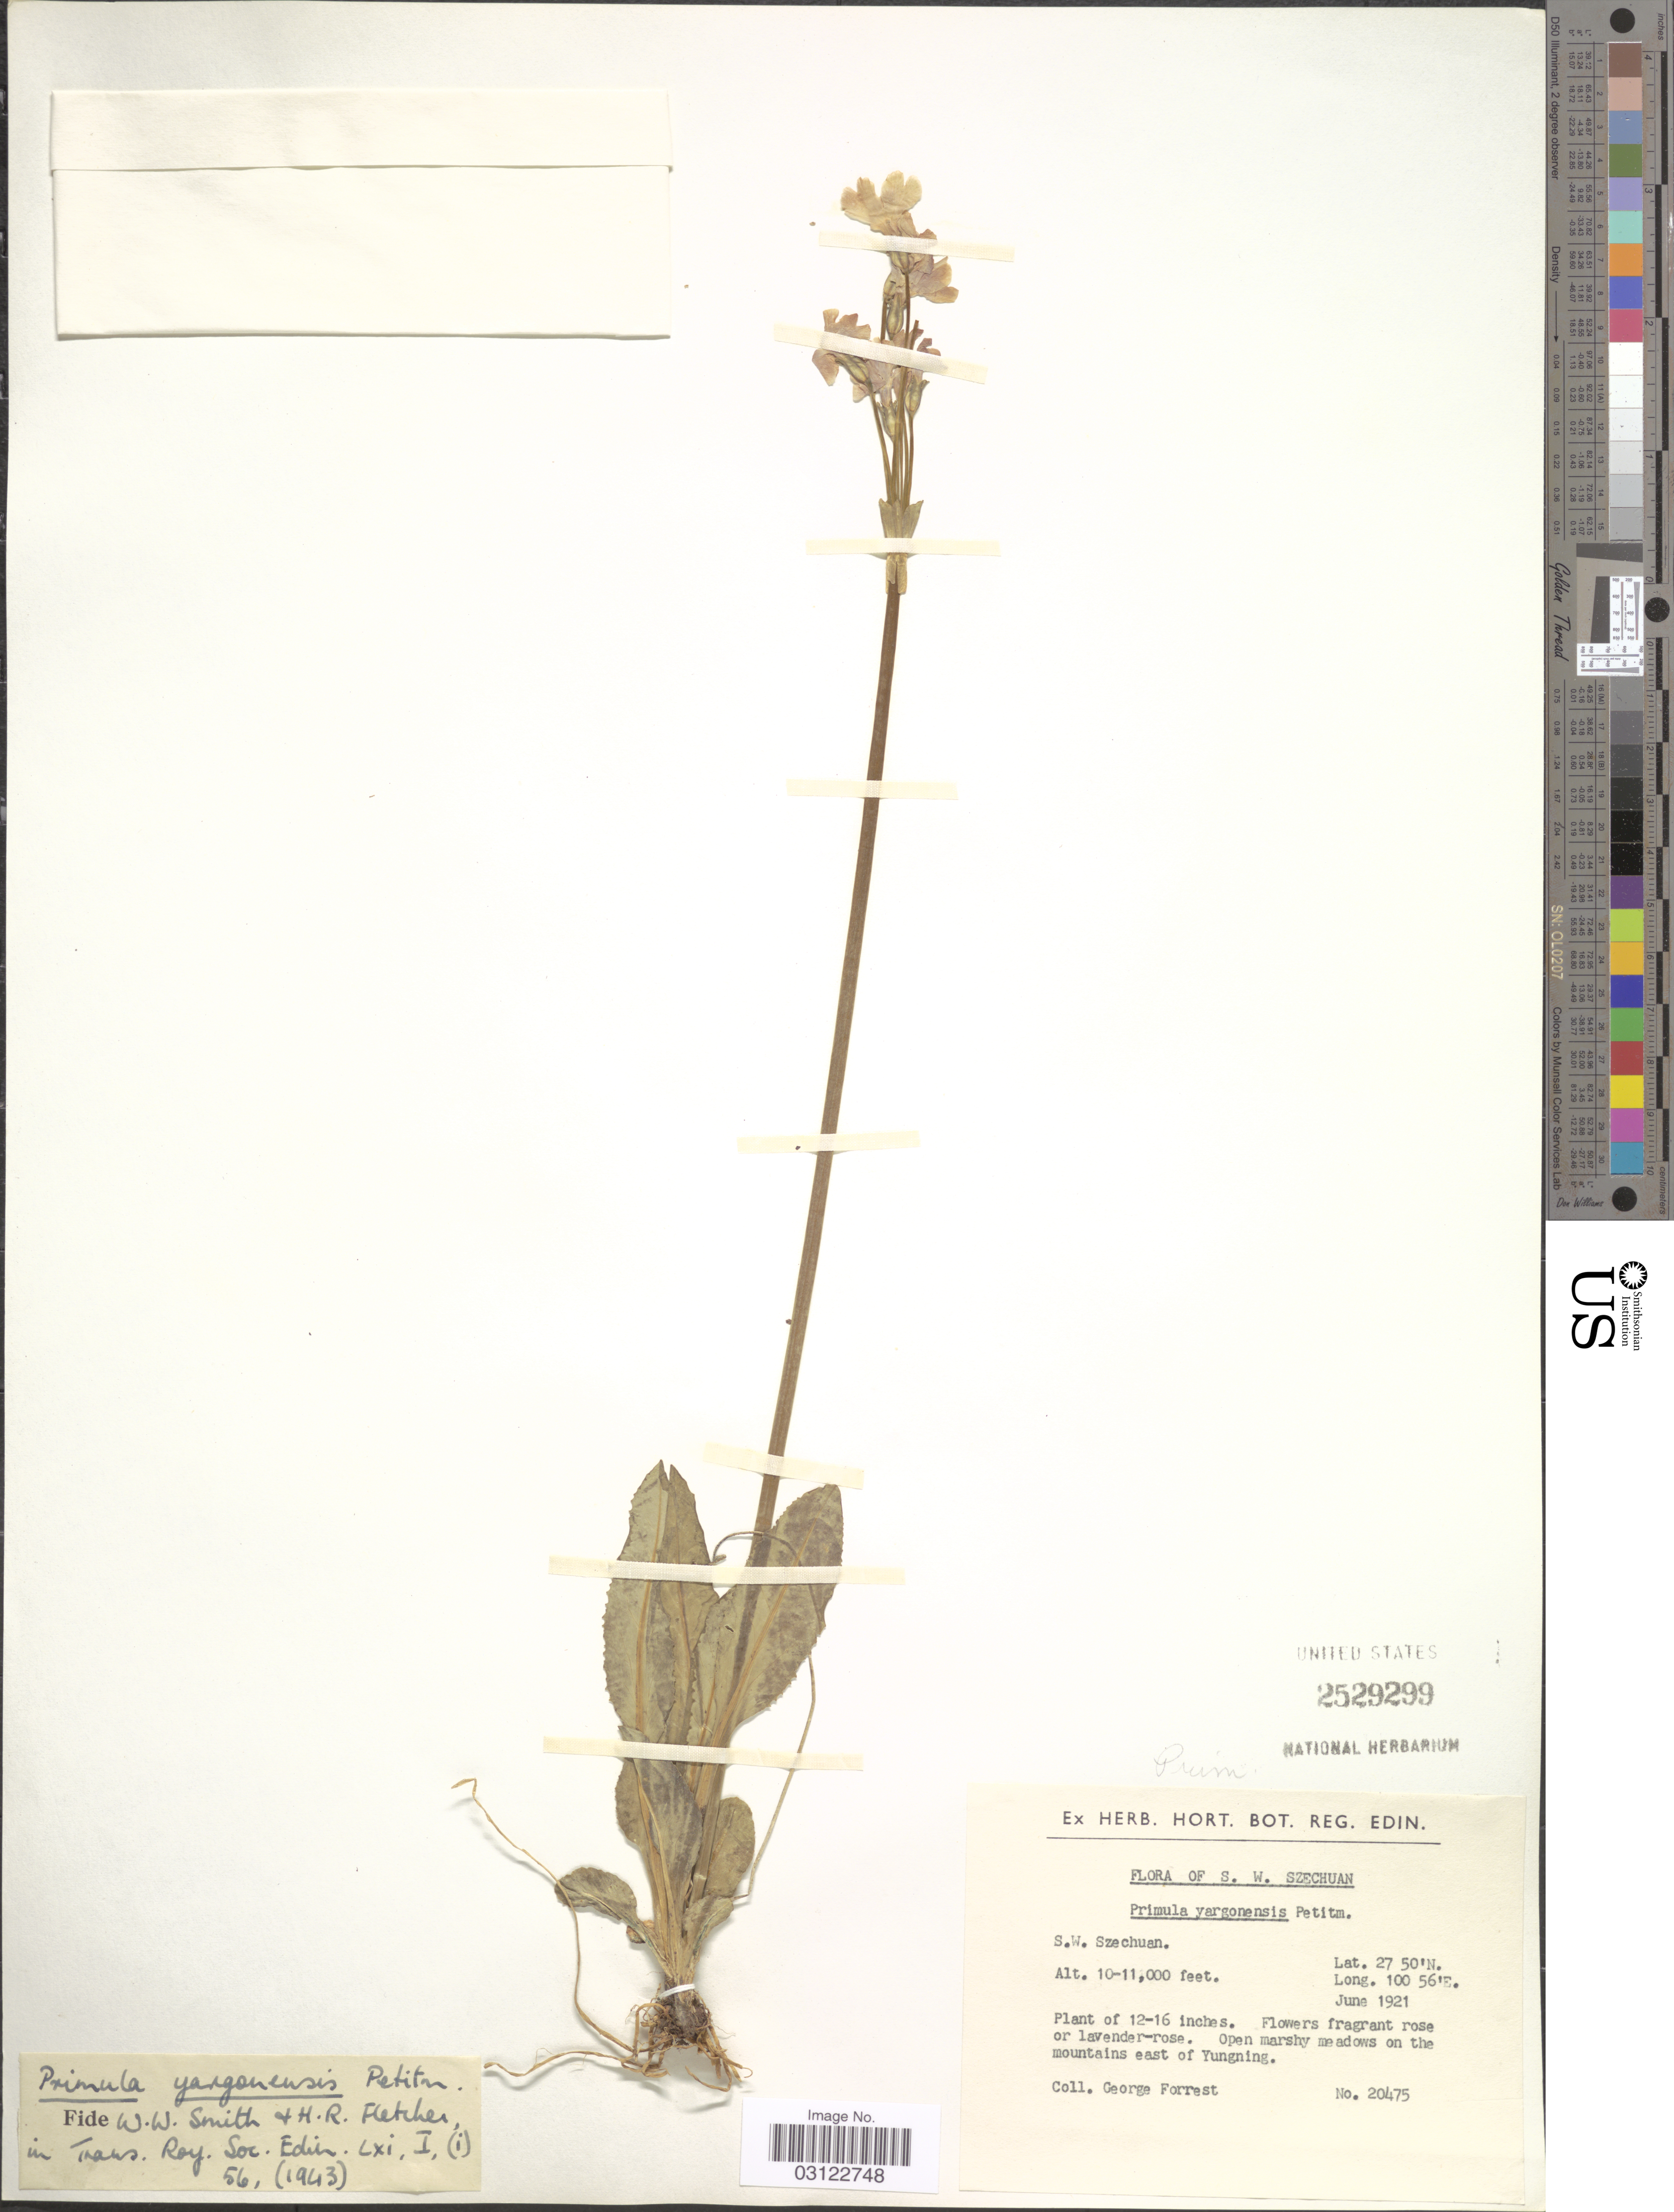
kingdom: Plantae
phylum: Tracheophyta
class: Magnoliopsida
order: Ericales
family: Primulaceae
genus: Primula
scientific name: Primula yargongensis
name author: Petitm.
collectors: G. Forrest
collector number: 20475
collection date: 1921-06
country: China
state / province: Sichuan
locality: S.W. Szechuan. Open marshy meadows on the mountains east of Yungning.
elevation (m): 3048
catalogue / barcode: US 2529299